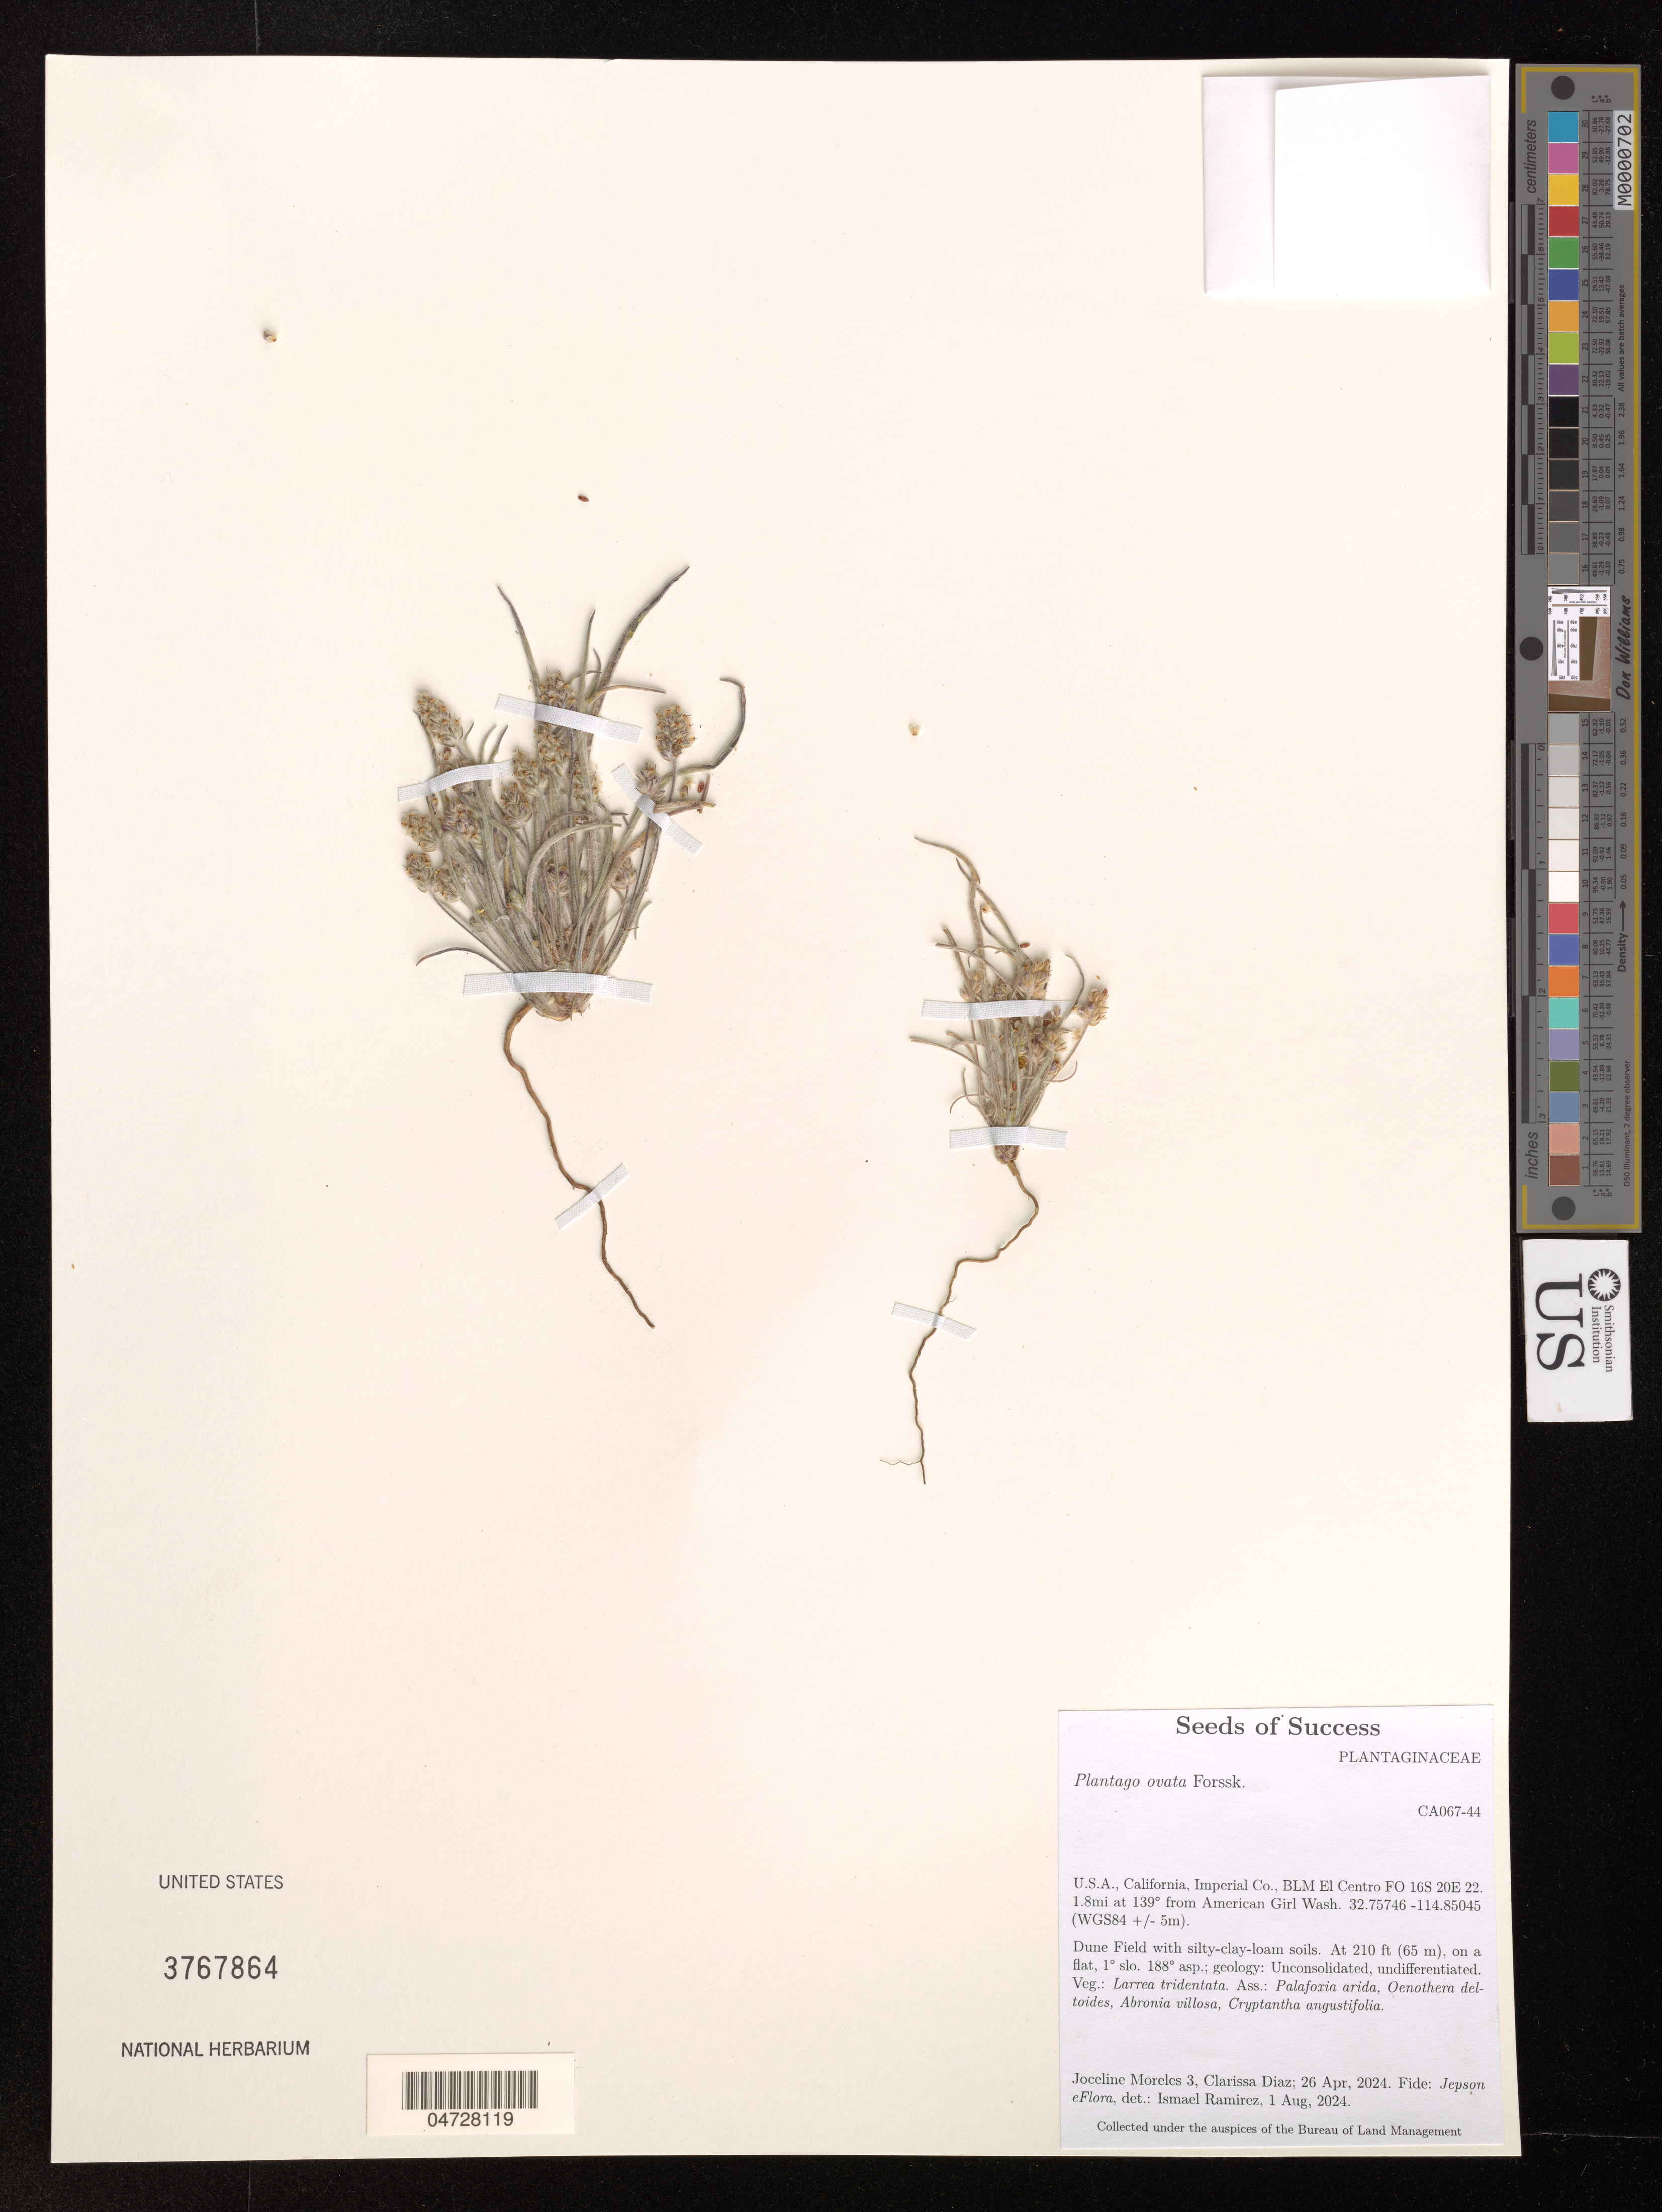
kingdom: Plantae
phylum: Tracheophyta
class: Magnoliopsida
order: Lamiales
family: Plantaginaceae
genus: Plantago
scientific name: Plantago ovata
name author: Forssk.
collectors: J. Moreles & C. Diaz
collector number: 3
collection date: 2024-04-26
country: United States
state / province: California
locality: Imperial Co., BLM El Centro FO 16S 20E 22. 1.8mi at 139° from American Girl Wash.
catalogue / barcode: US 3767864